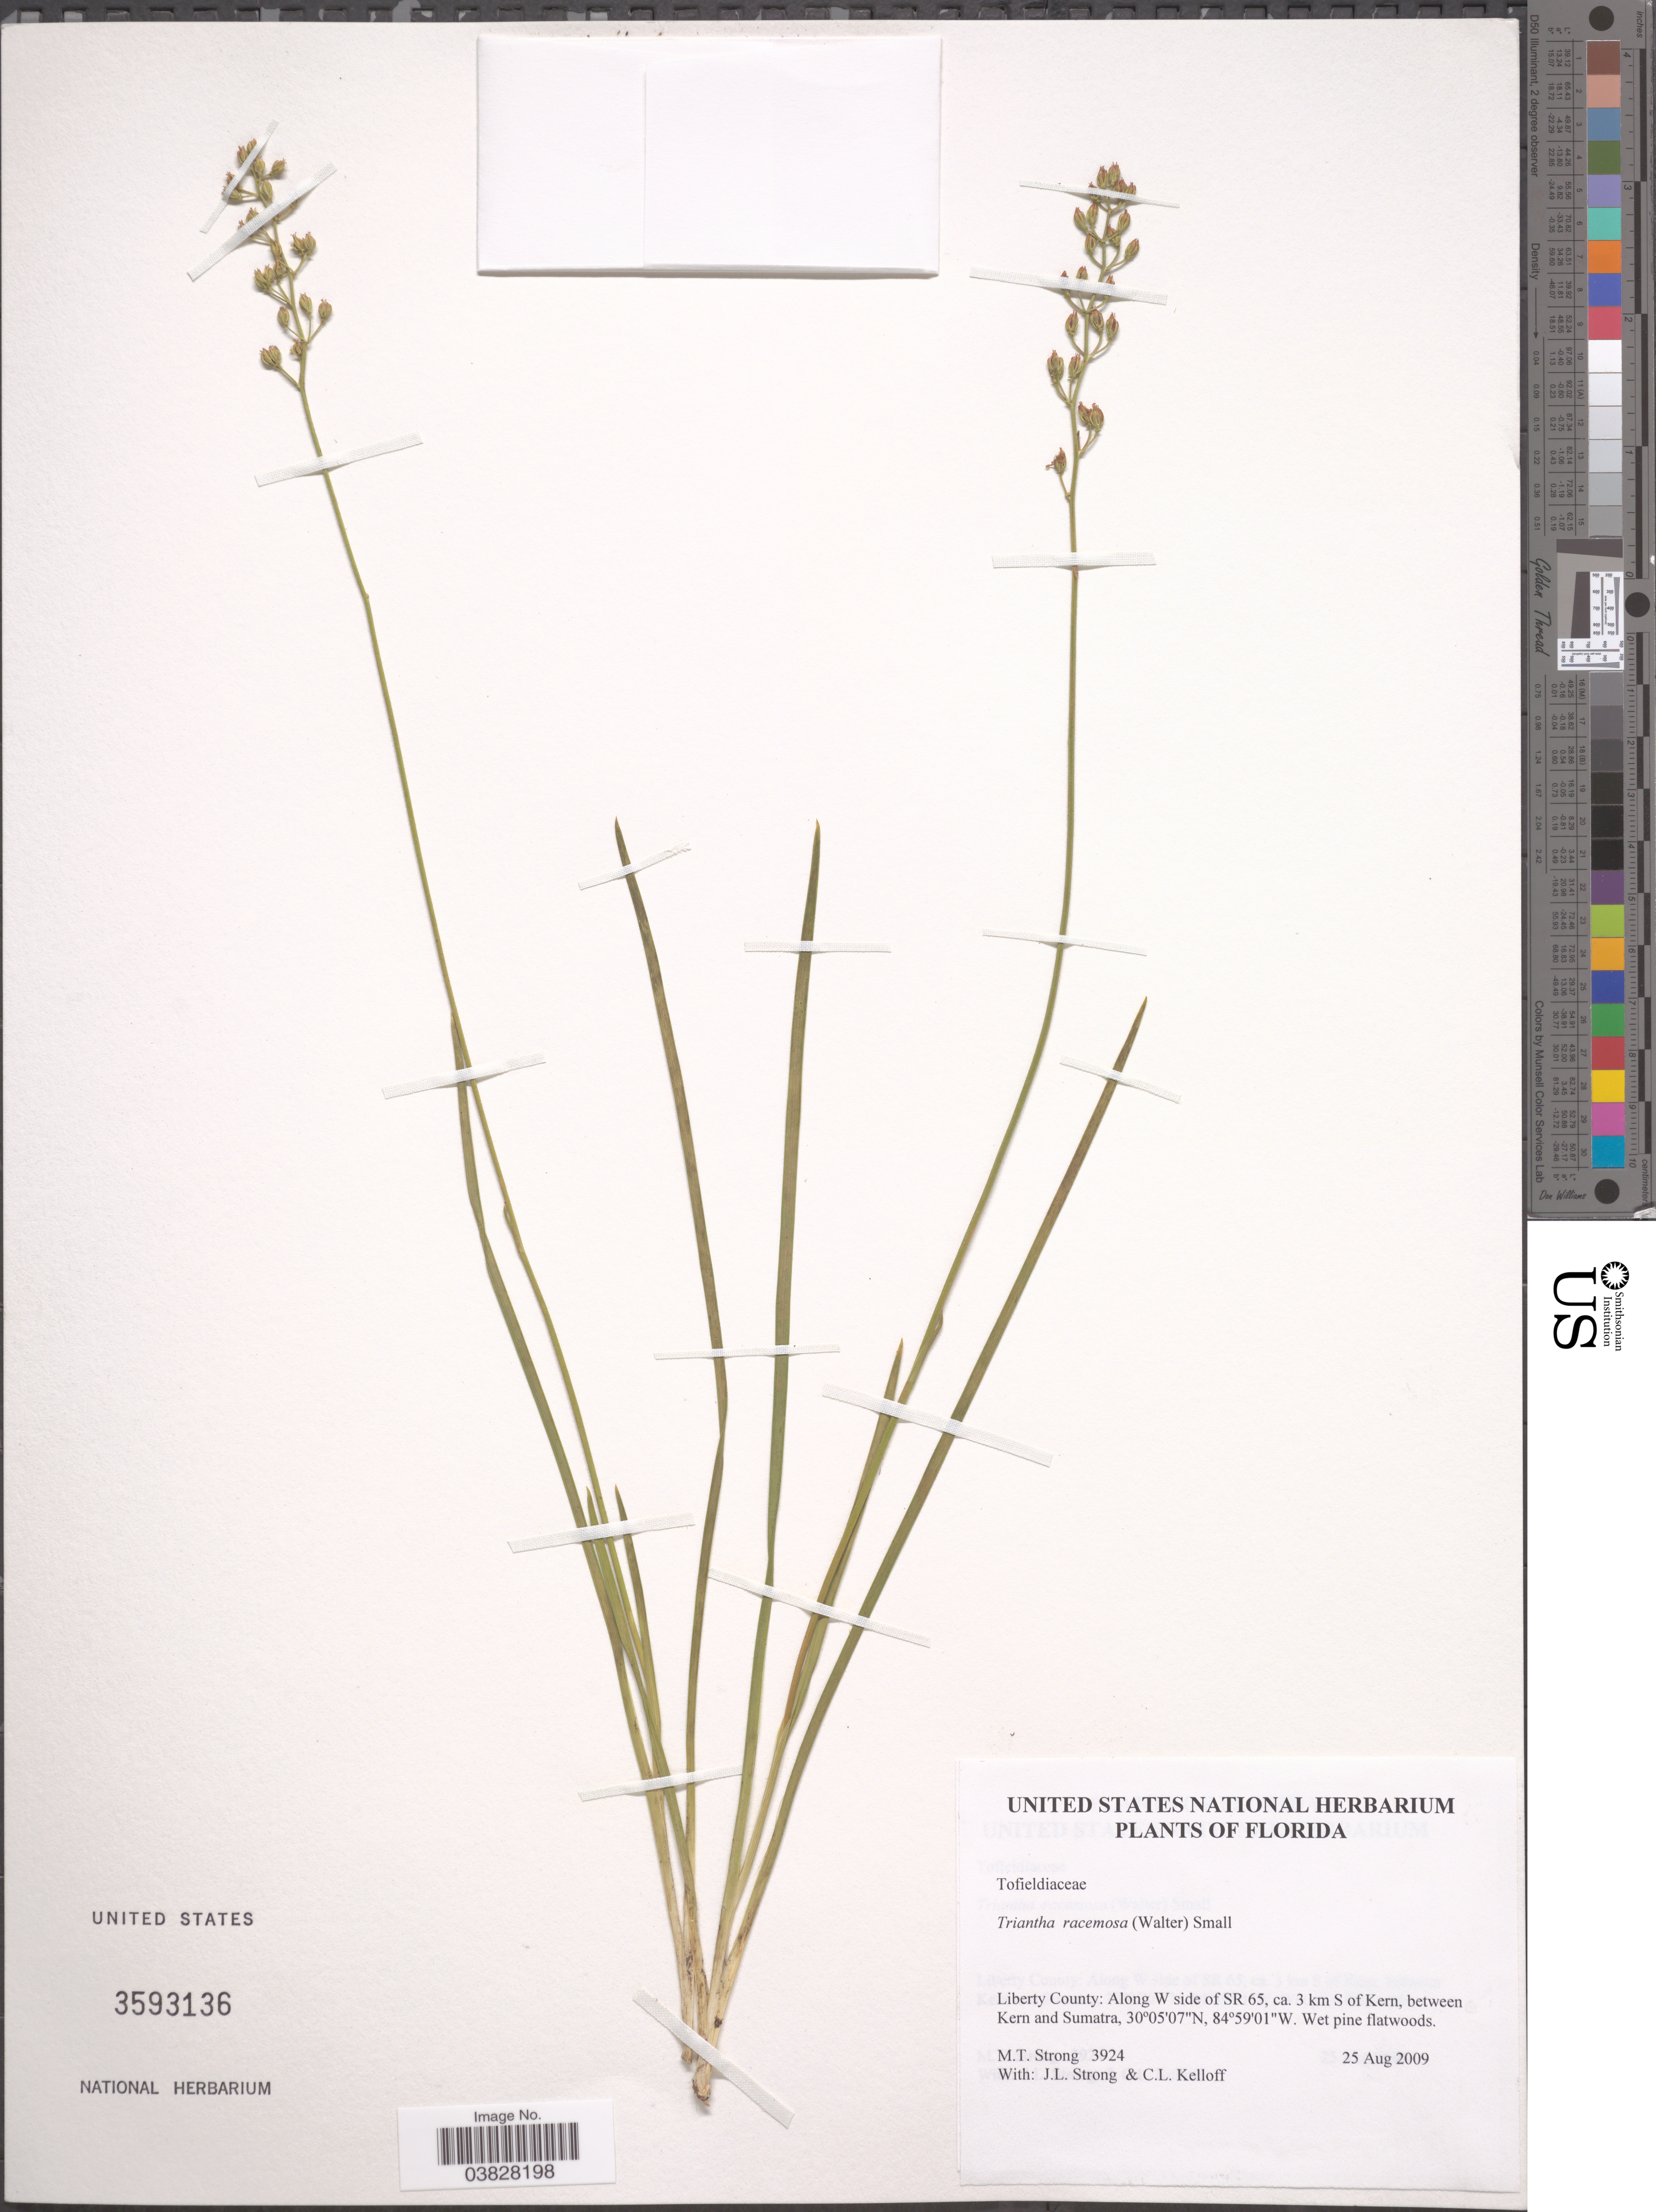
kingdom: Plantae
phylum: Tracheophyta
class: Liliopsida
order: Alismatales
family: Tofieldiaceae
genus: Triantha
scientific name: Triantha racemosa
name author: (Walter) Small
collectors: M. T. Strong, J. Strong & C. L. Kelloff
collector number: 3924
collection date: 2009-08-25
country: United States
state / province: Florida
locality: Liberty County: Along W side of SR 65, ca. 3 km S of Kern, between Kern and Sumatra.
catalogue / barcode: US 3593136